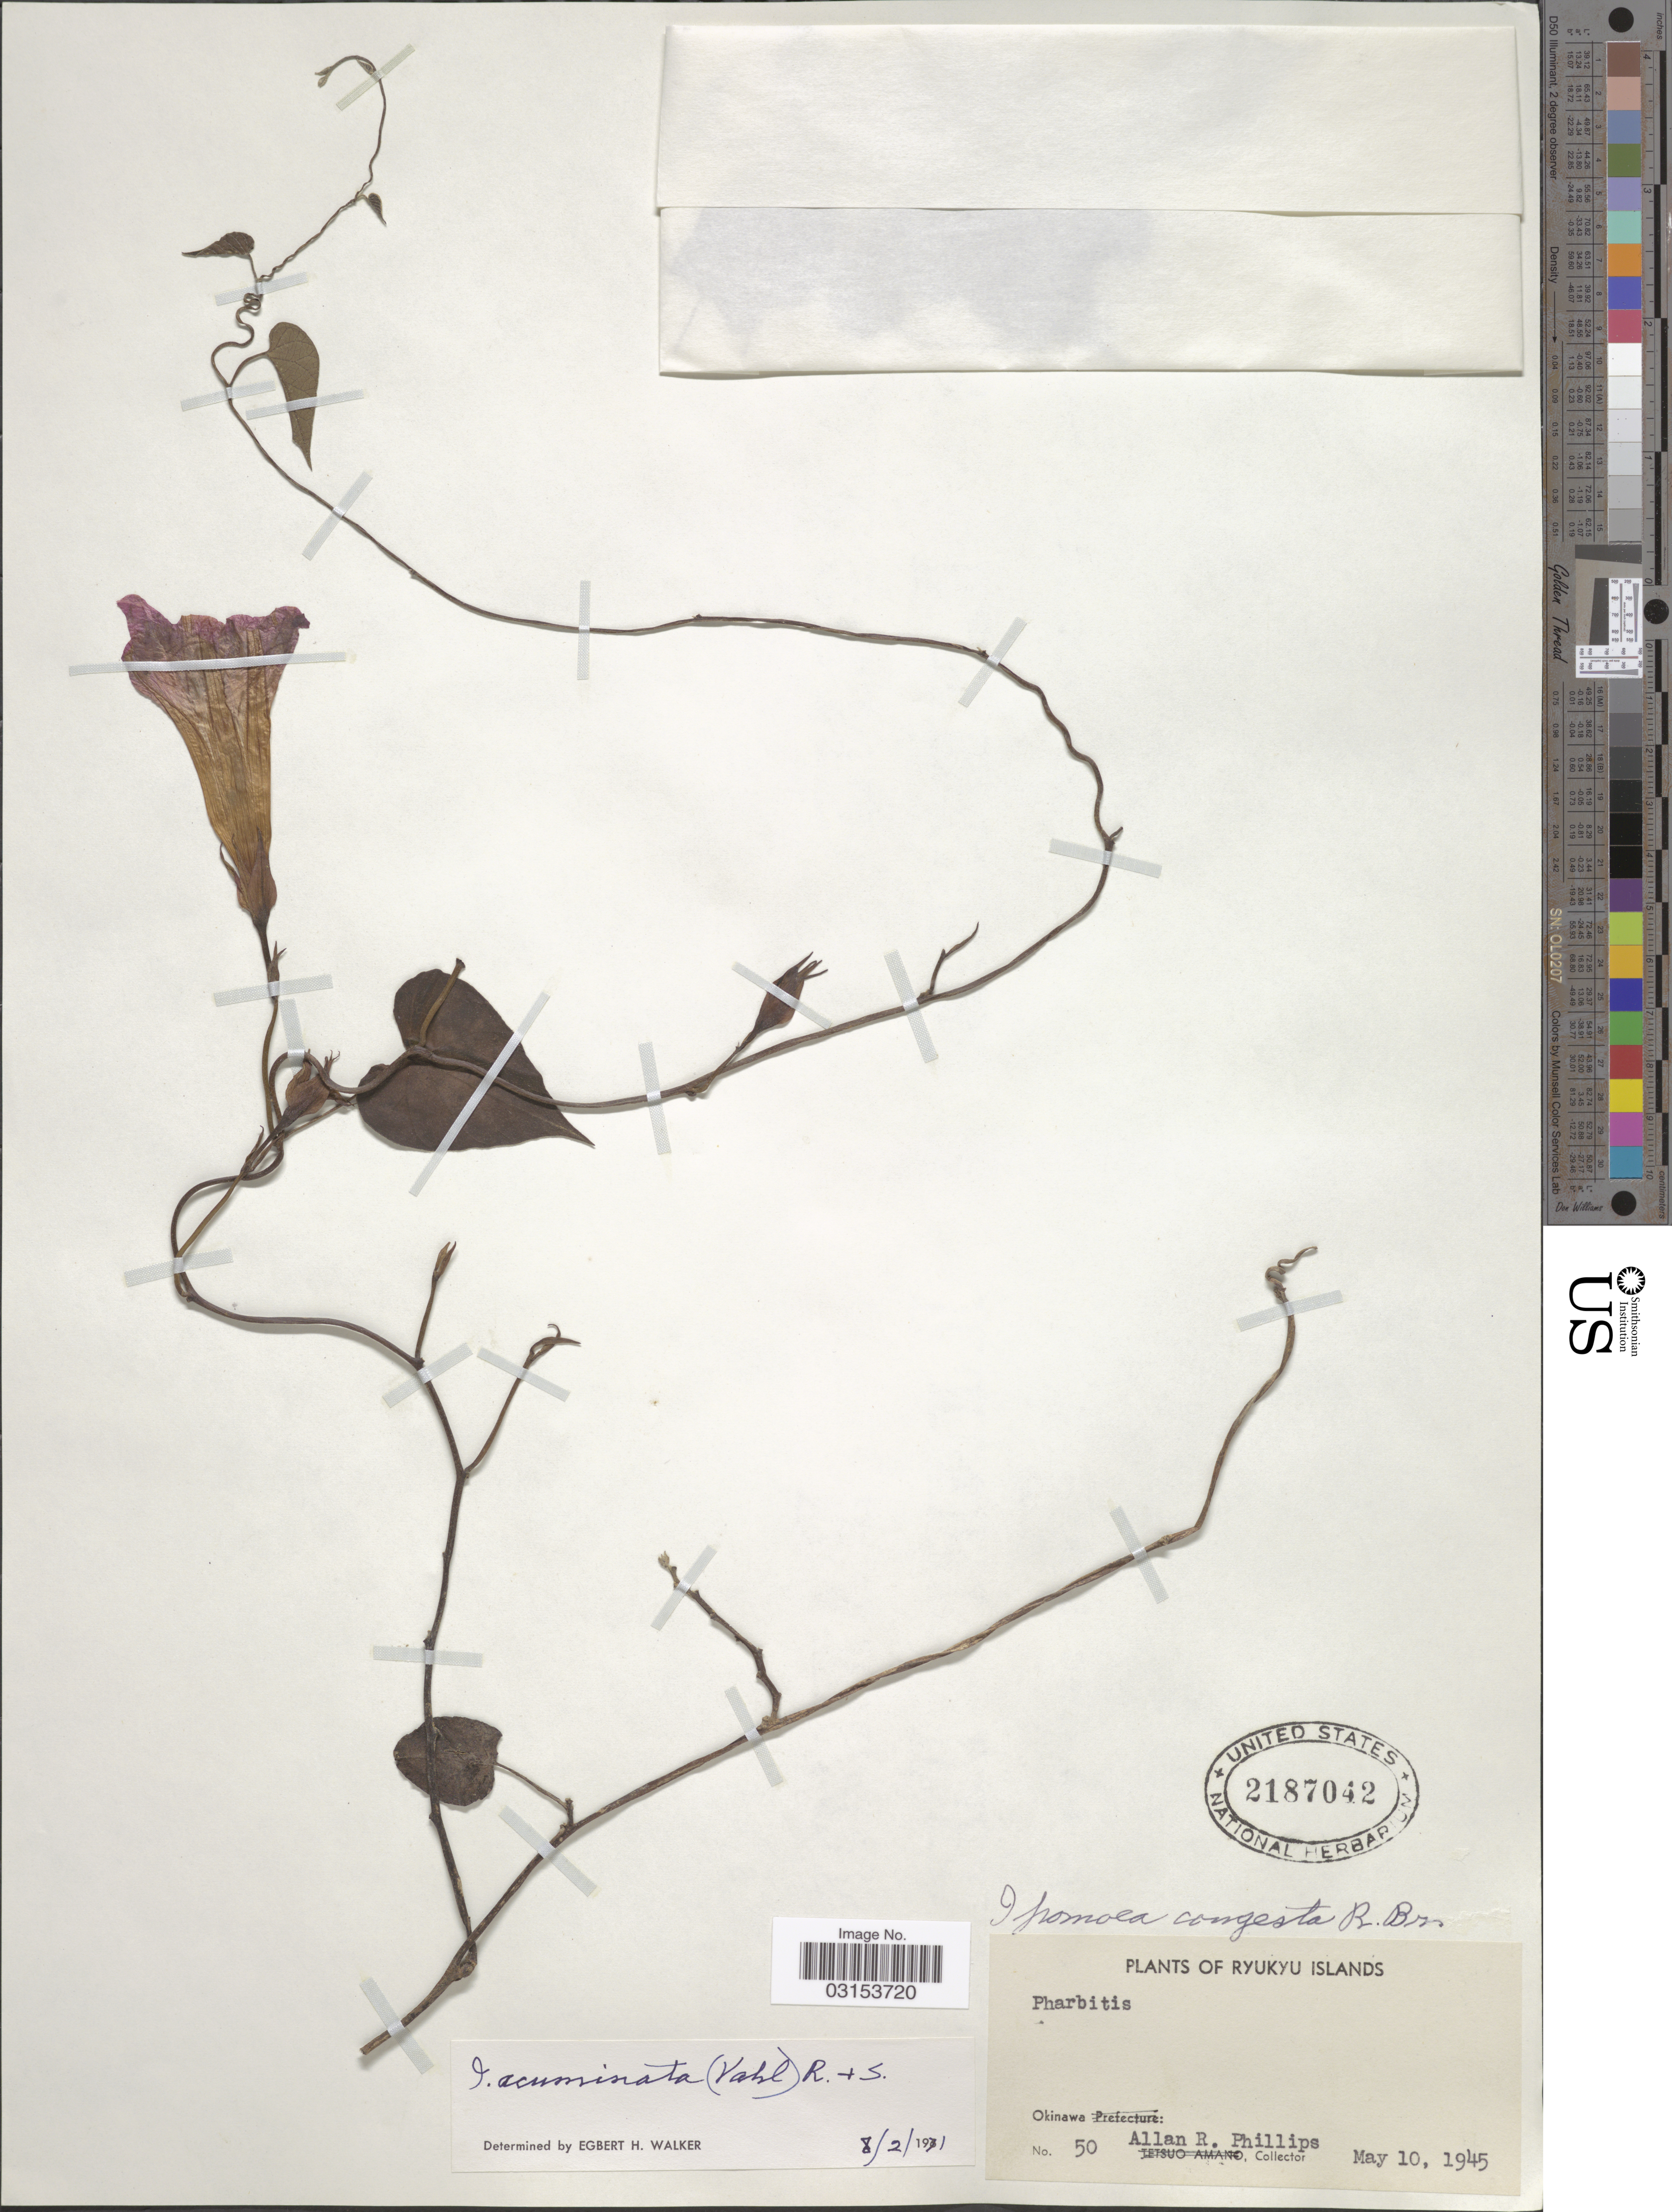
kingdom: Plantae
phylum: Tracheophyta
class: Magnoliopsida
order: Solanales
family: Convolvulaceae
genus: Ipomoea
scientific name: Ipomoea acuminata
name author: (Vahl) Roem. & Schult.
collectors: A. R. Phillips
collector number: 50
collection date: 1945-05-10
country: Japan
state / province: Okinawa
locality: Ryukyu Islands.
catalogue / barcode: US 2187042